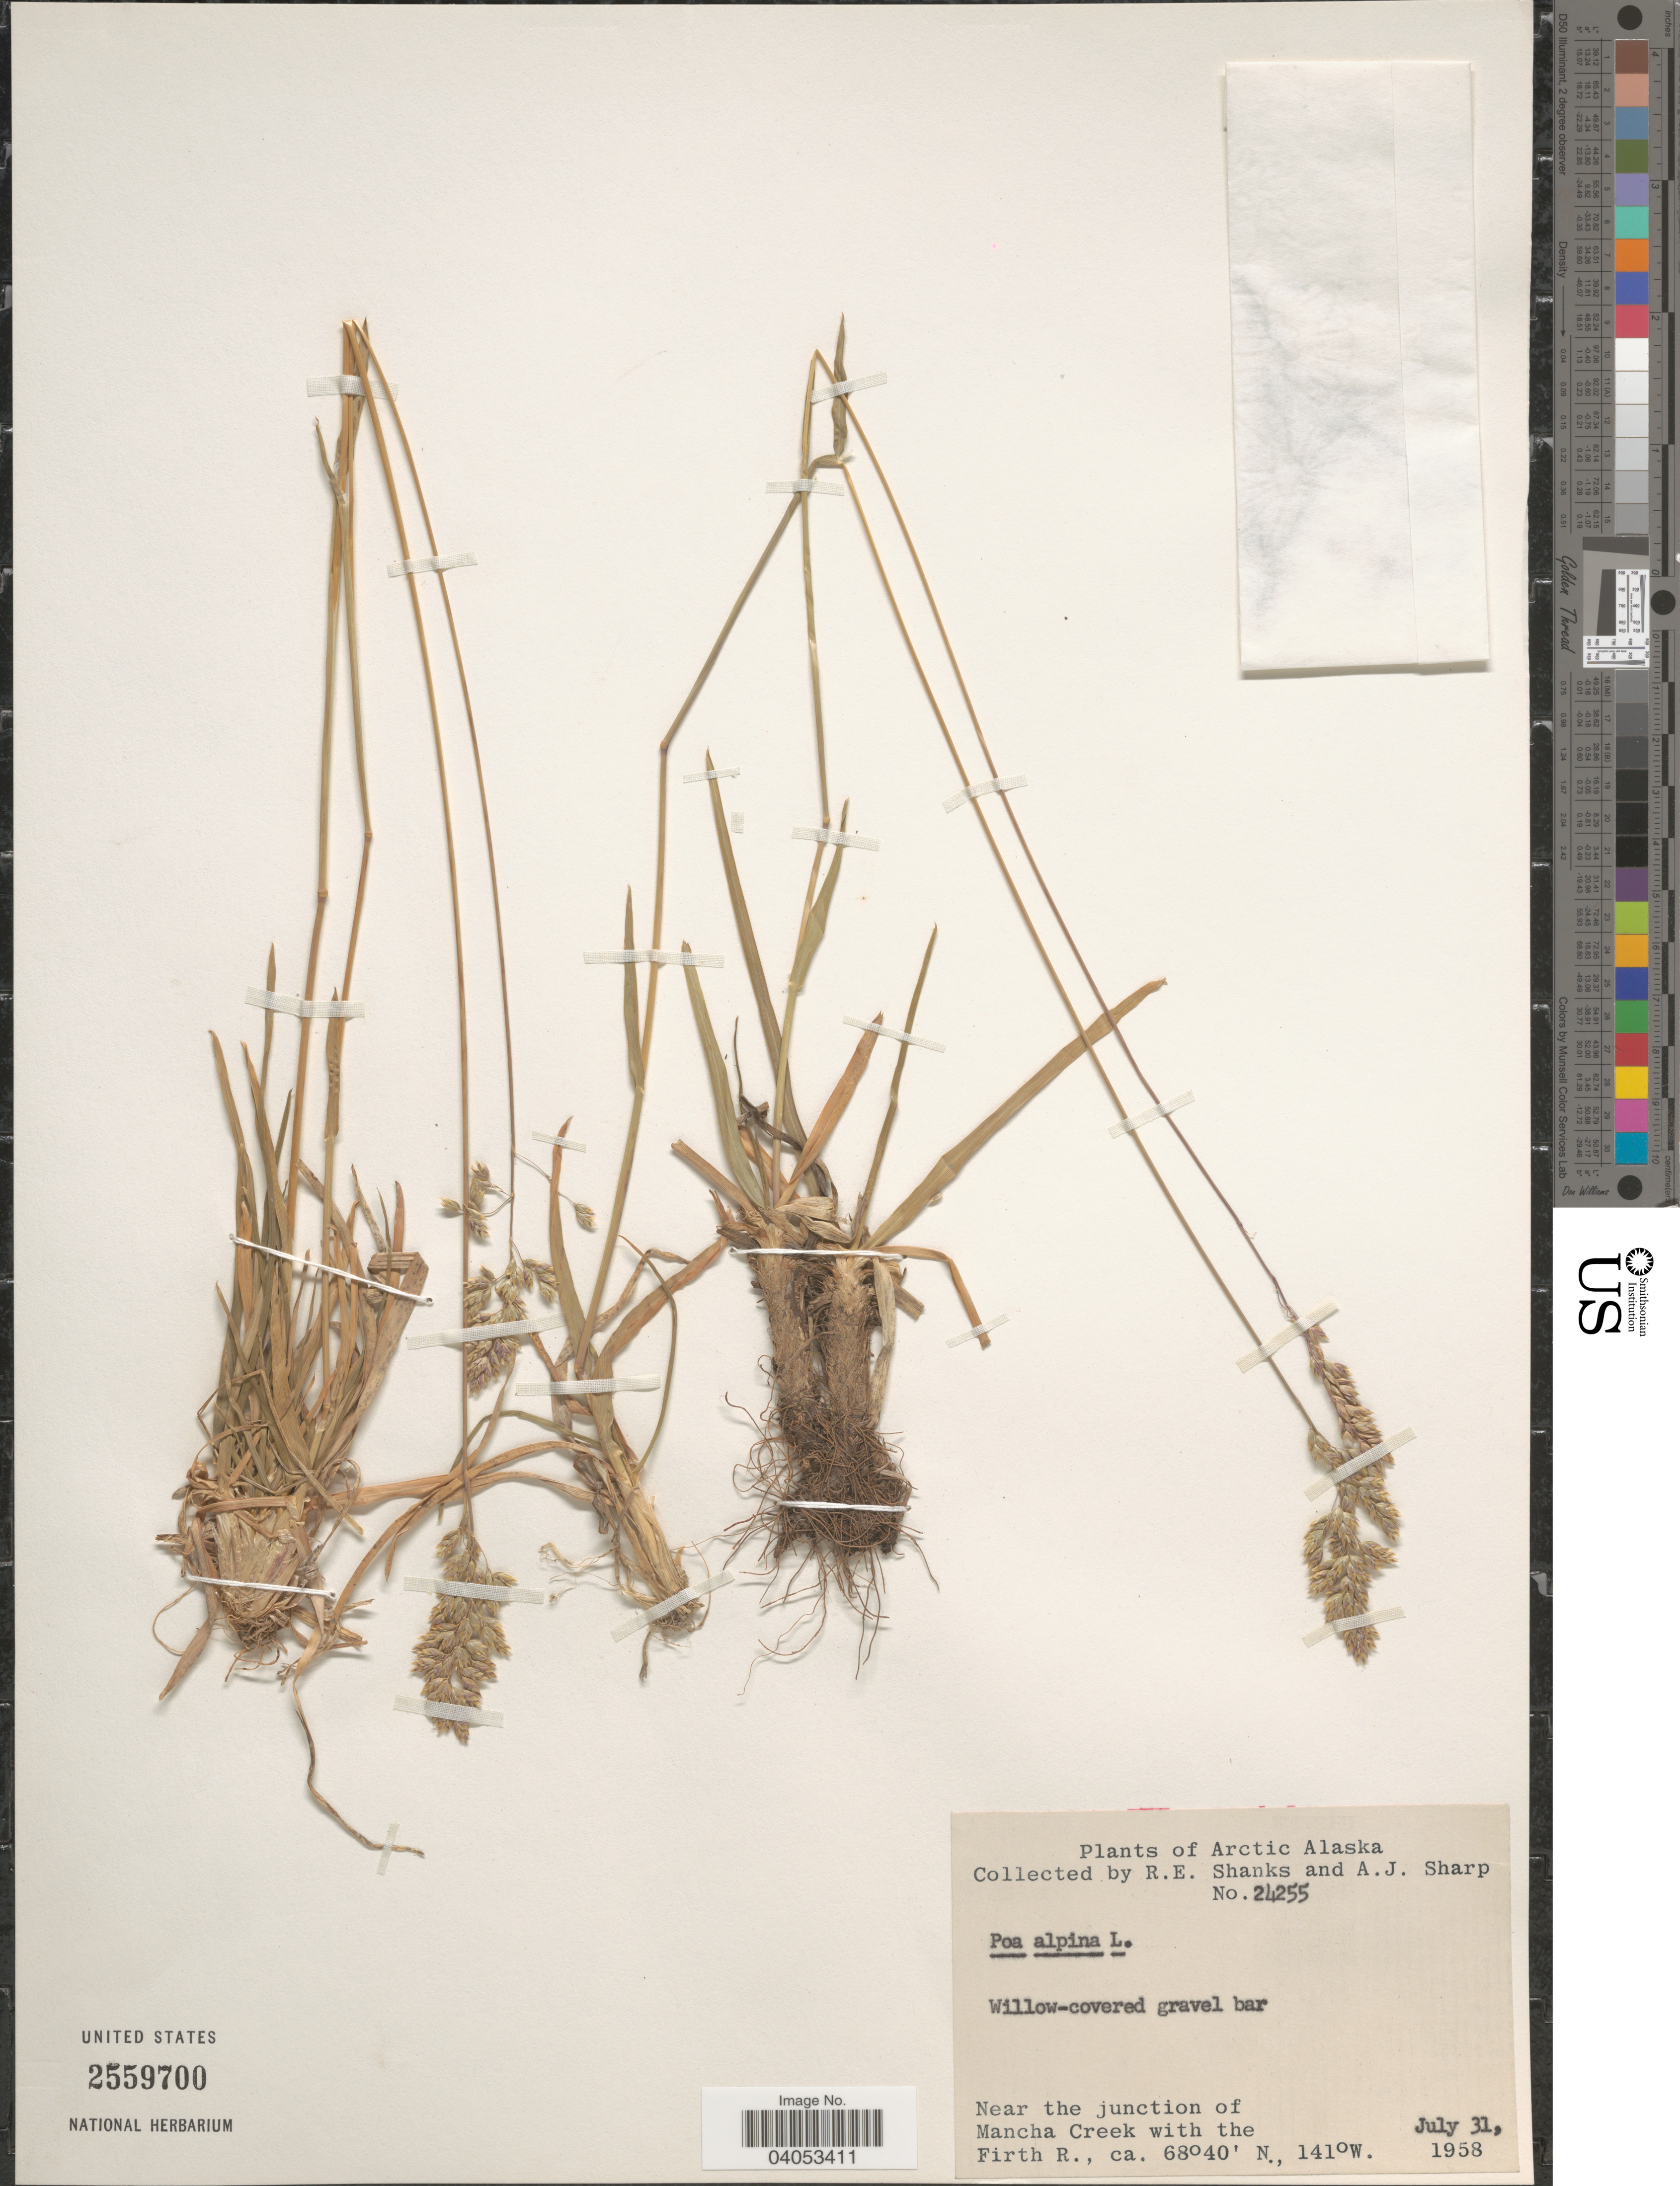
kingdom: Plantae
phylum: Tracheophyta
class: Liliopsida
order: Poales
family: Poaceae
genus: Poa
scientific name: Poa alpina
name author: L.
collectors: R. Shanks & A. J. Sharp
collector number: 24255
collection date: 1958-07-31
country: United States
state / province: Alaska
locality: Arctic Alaska. Near the junction of Mancha Creek with the Firth R.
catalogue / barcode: US 2559700